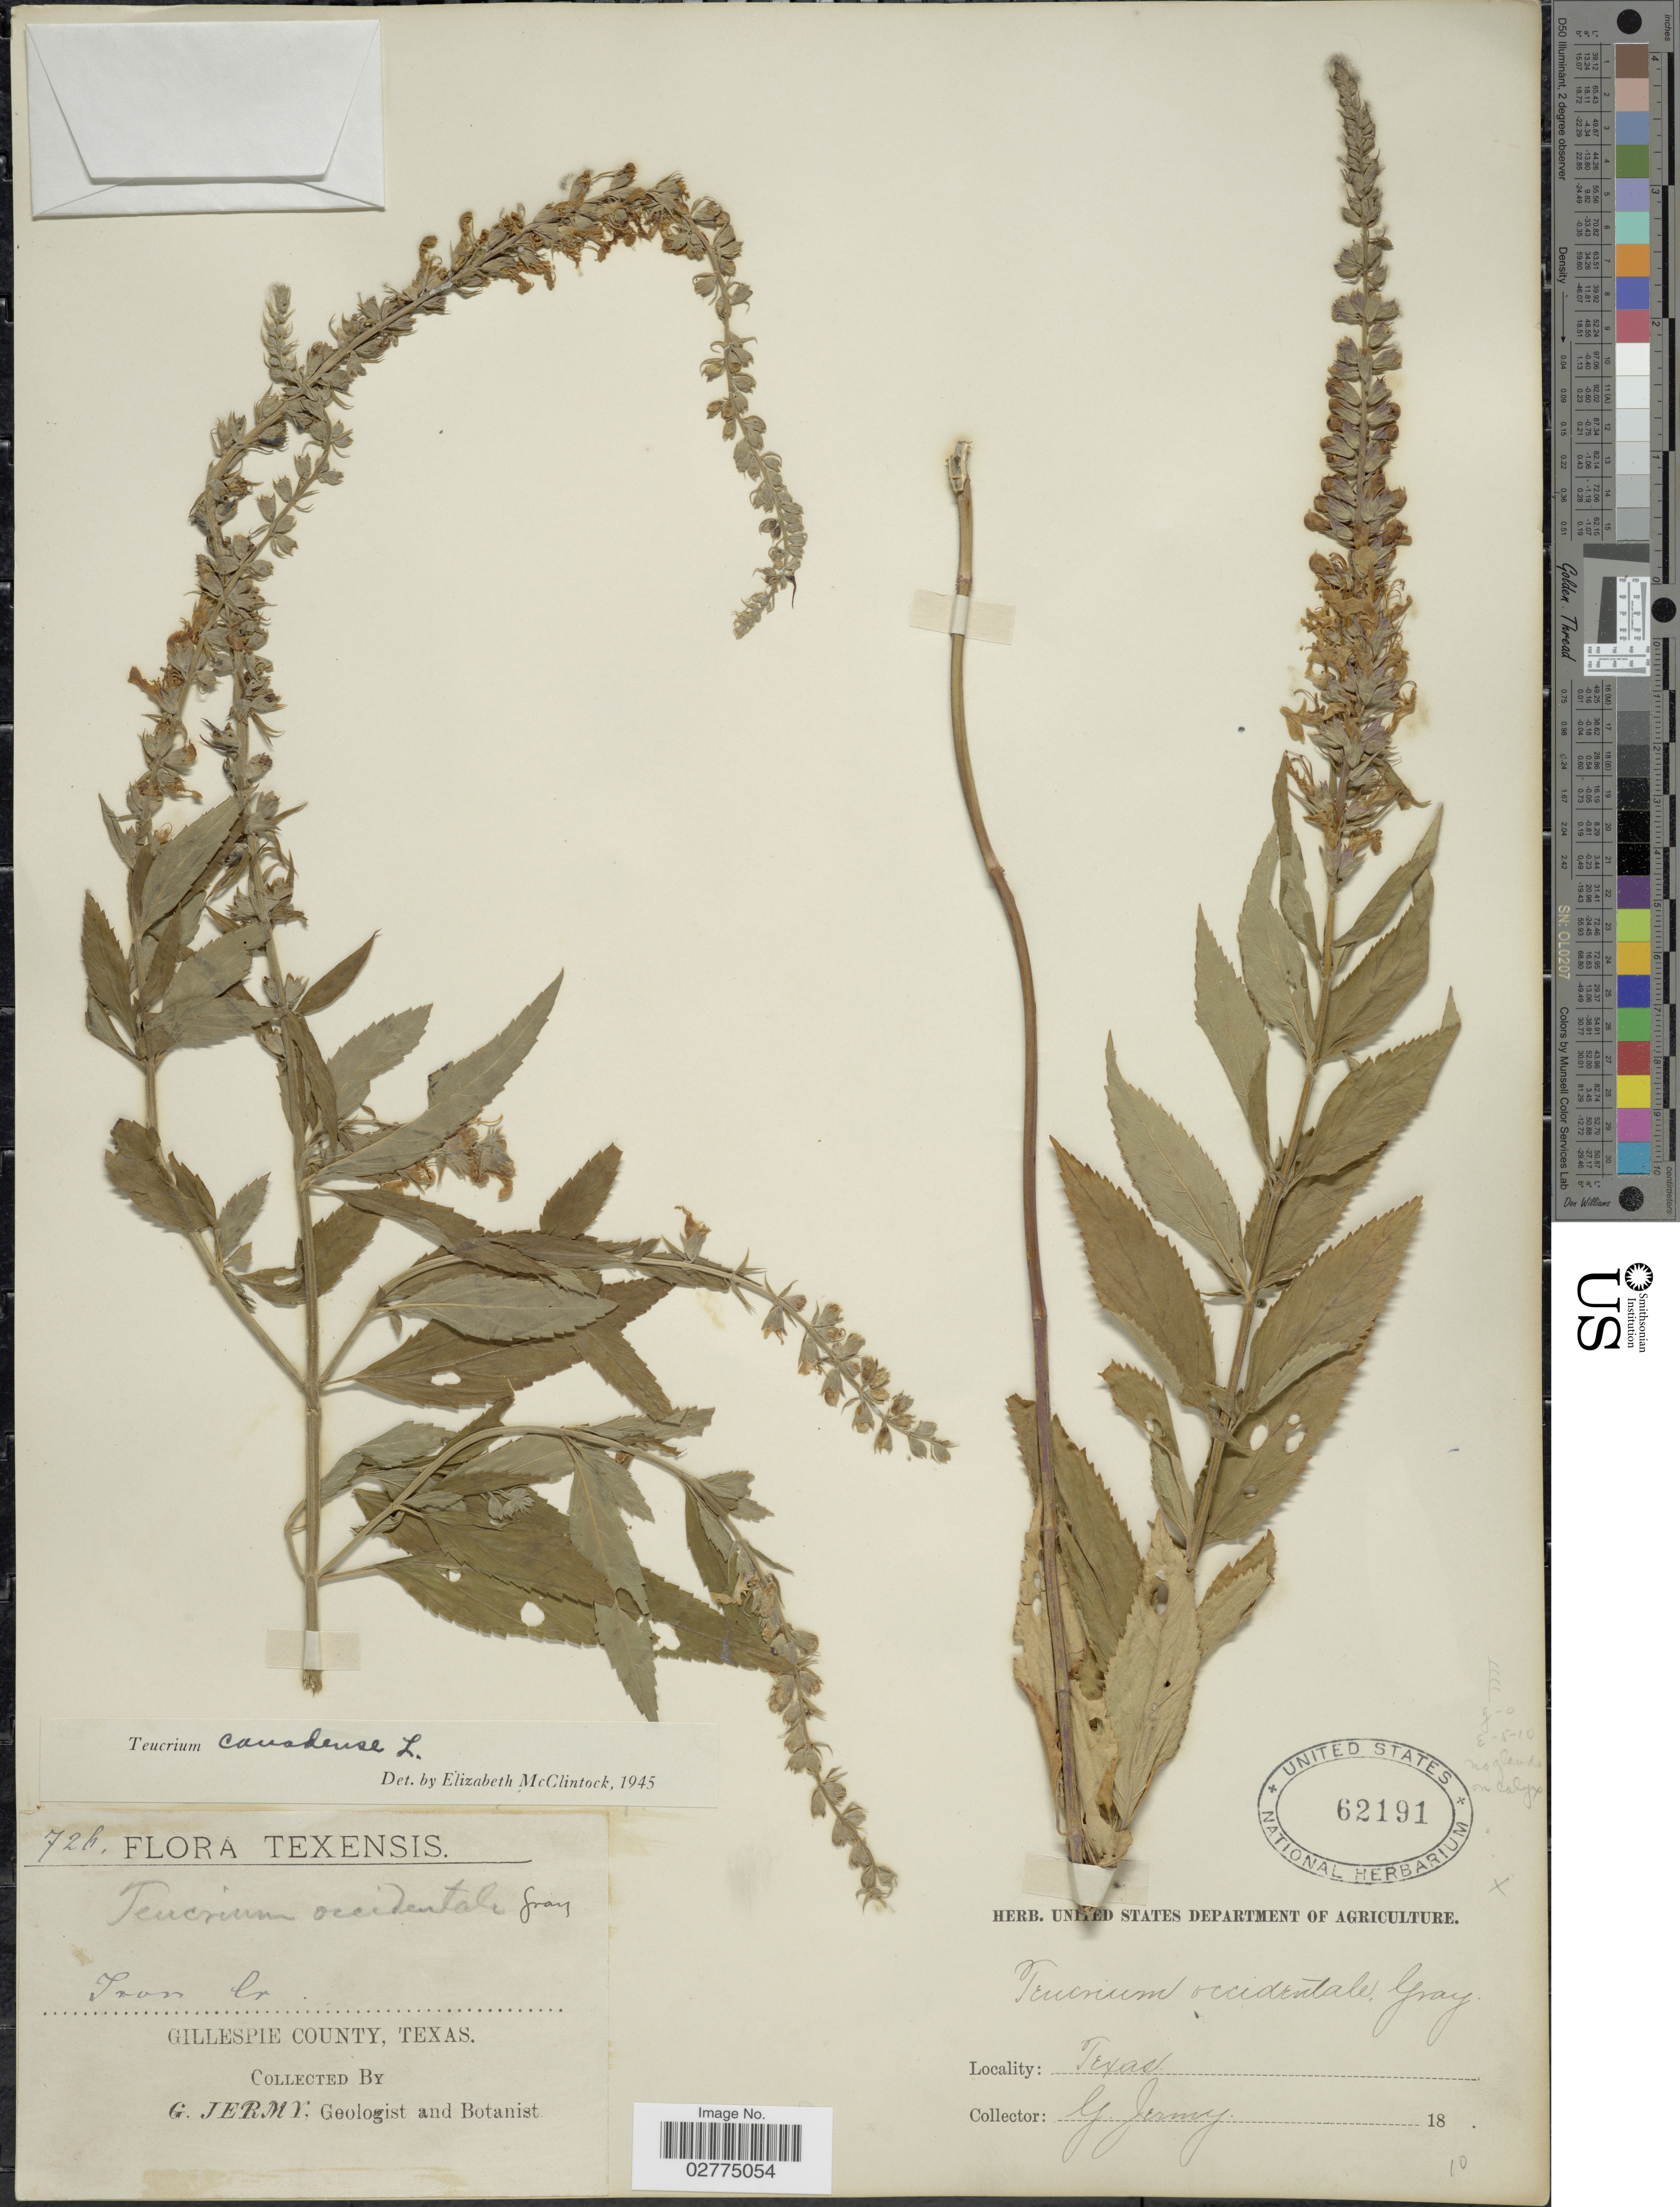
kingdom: Plantae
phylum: Tracheophyta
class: Magnoliopsida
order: Lamiales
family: Lamiaceae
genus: Teucrium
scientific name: Teucrium canadense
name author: L.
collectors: G. Jermy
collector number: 72b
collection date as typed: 18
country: United States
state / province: Texas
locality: Iron Cr. Gillespie County.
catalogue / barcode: US 62191